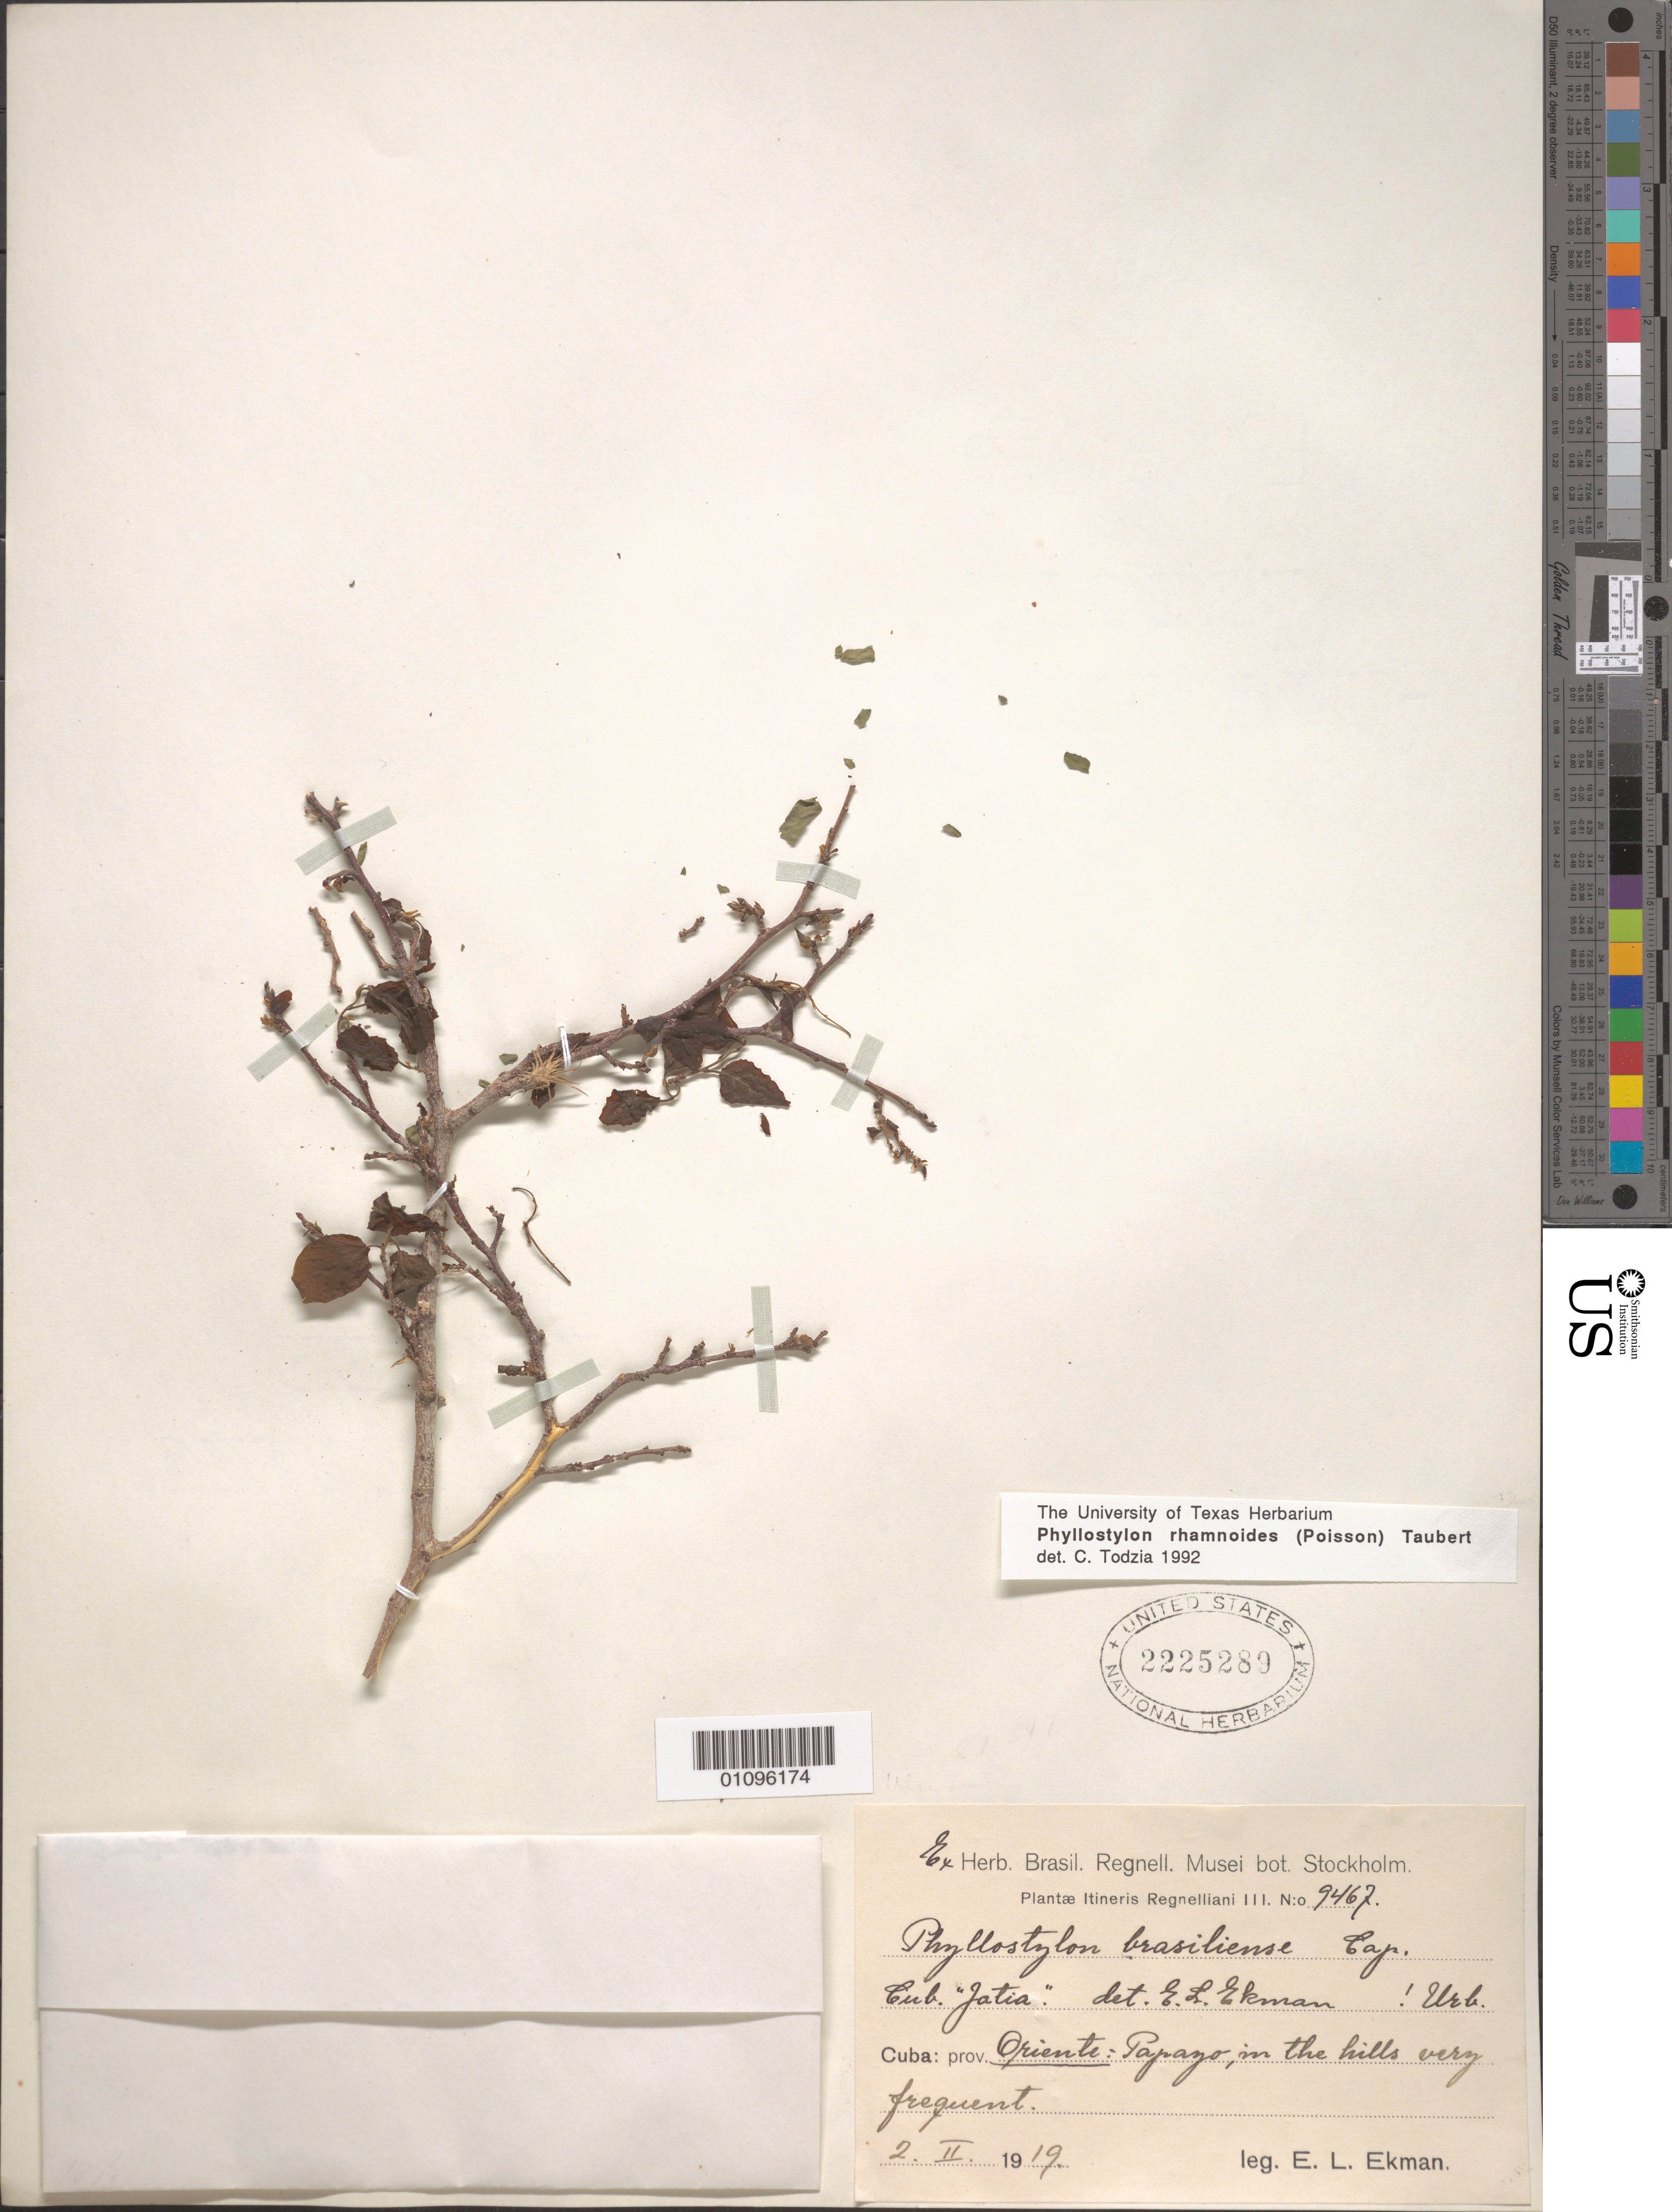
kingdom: Plantae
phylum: Tracheophyta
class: Magnoliopsida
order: Rosales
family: Ulmaceae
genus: Phyllostylon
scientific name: Phyllostylon rhamnoides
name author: (J. Poiss.) Taub.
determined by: Todzia, C. A., (TEX), University of Texas Austin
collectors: E. L. Ekman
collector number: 9467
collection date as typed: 02 Feb 1919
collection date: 1919-02-02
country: Cuba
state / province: Oriente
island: Cuba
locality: Papazo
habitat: In the hills, very frequent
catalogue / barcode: US 2225289